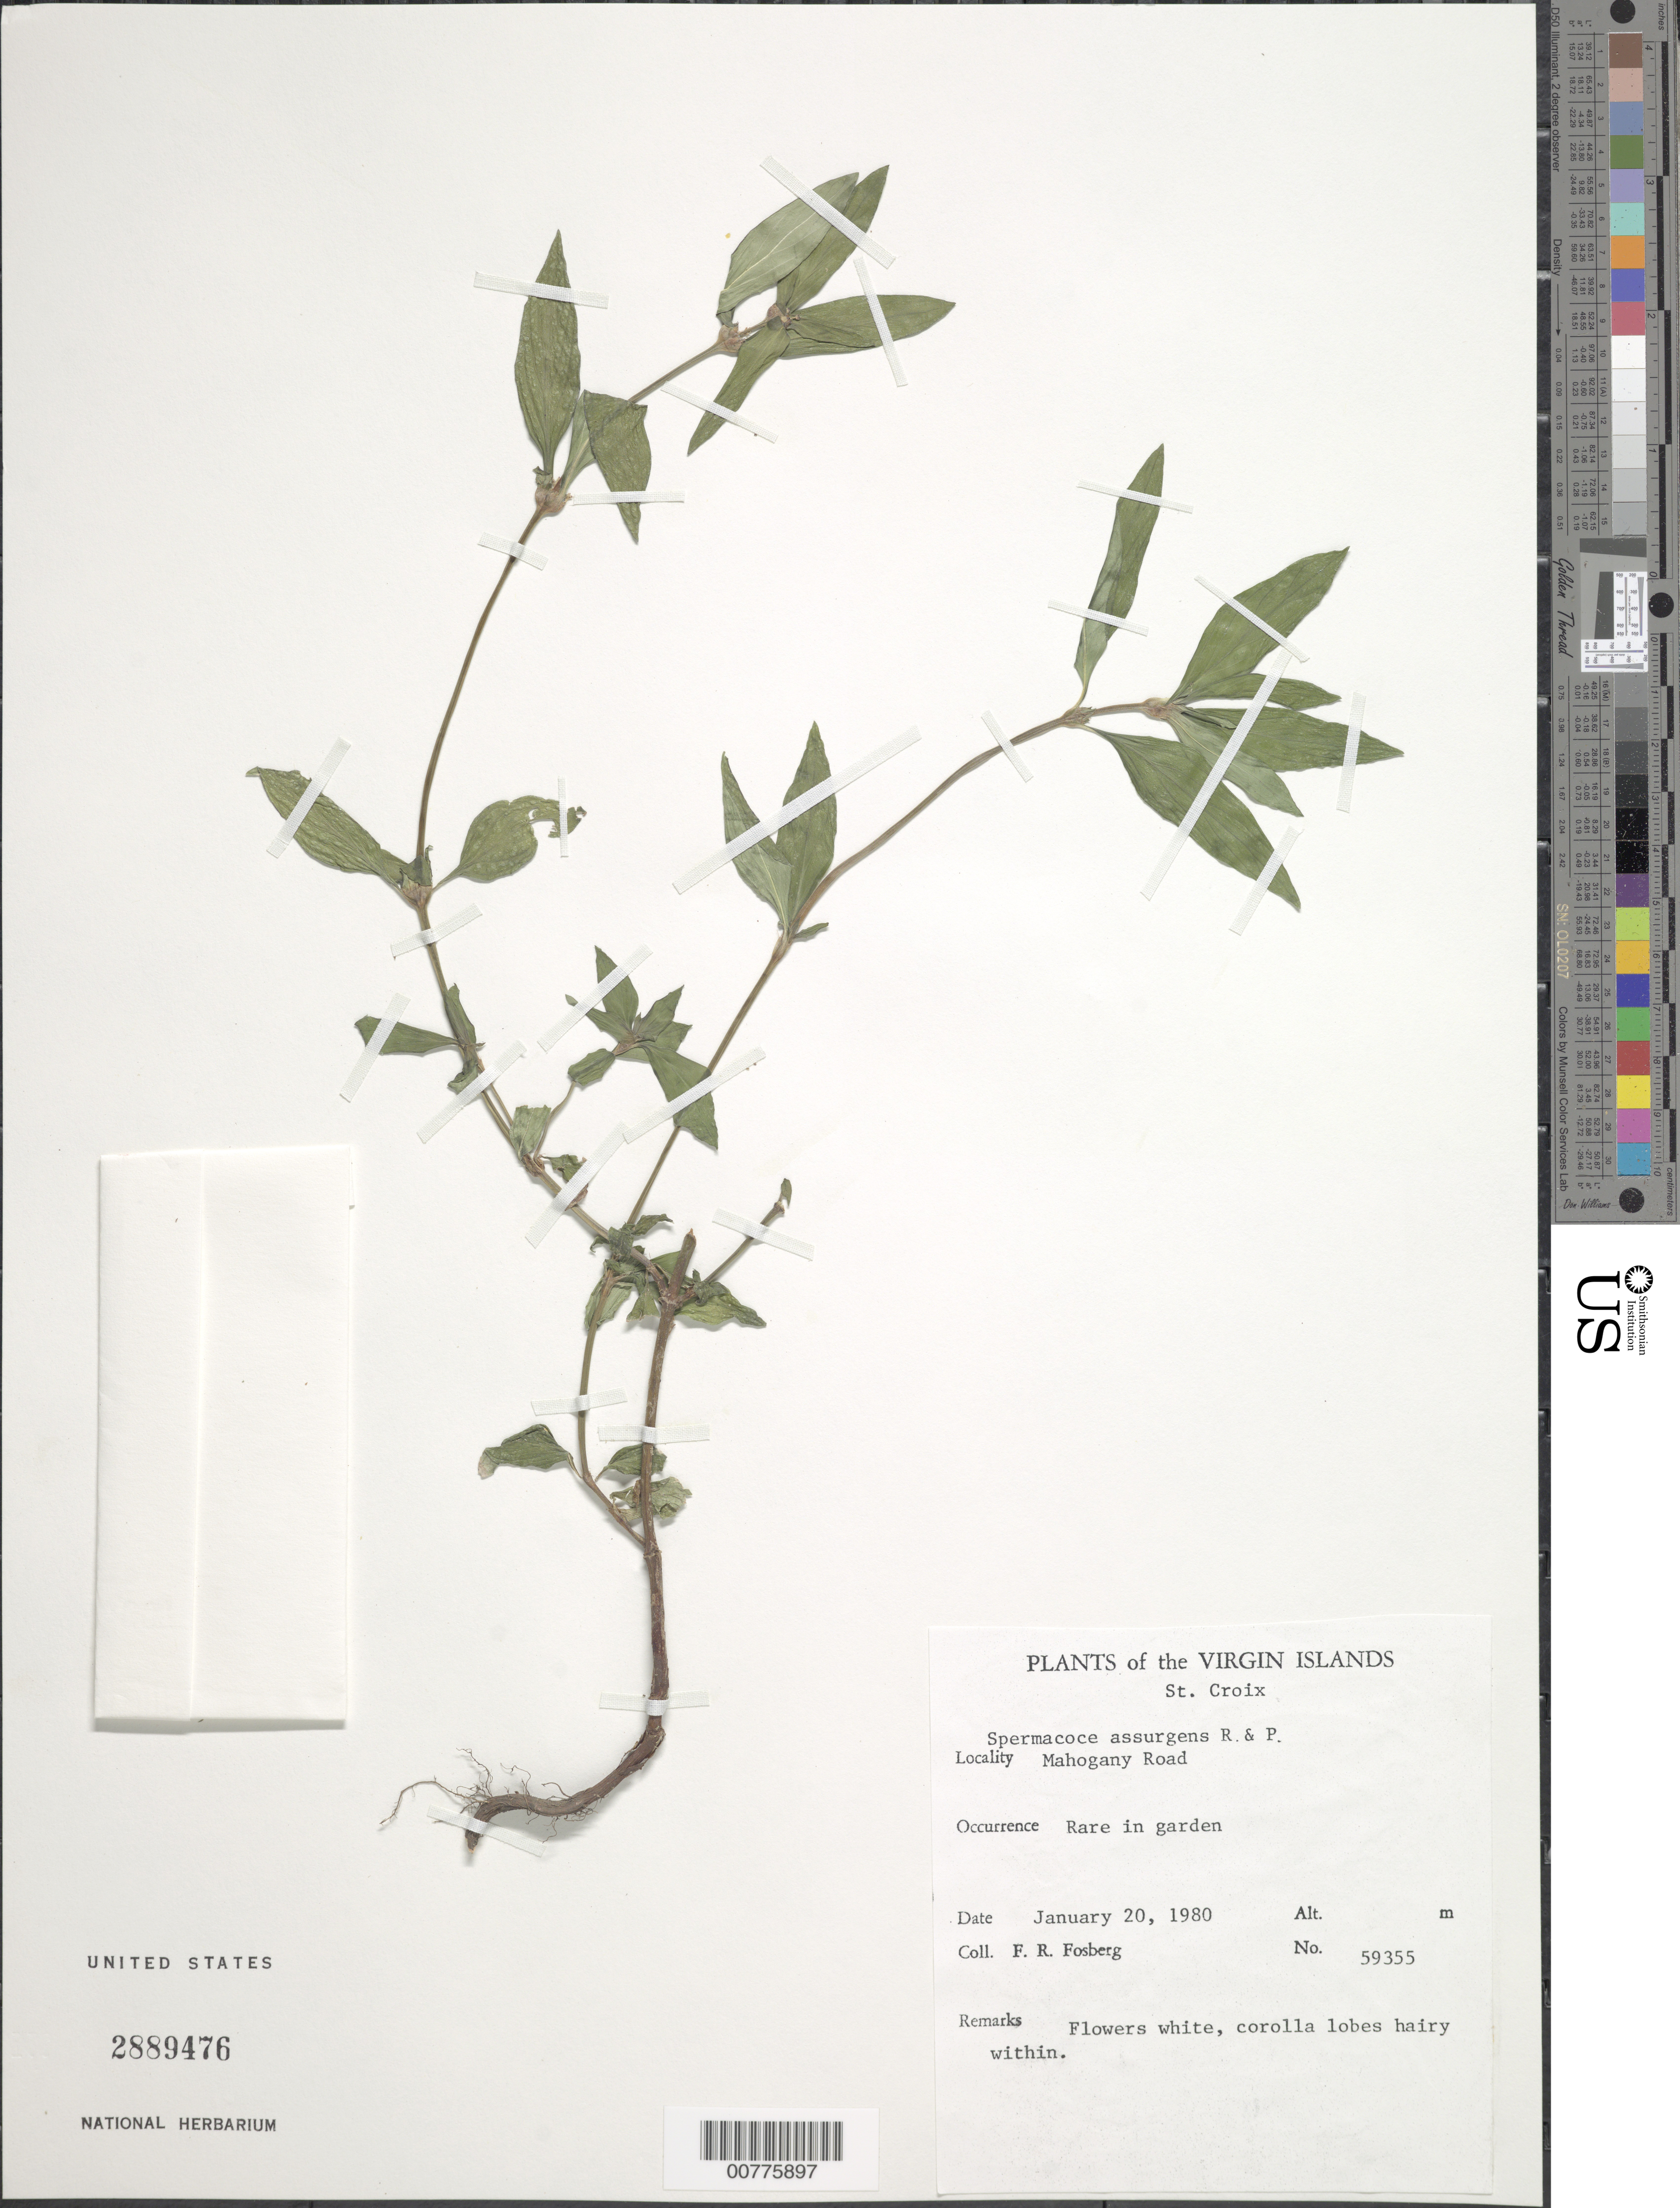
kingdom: Plantae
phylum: Tracheophyta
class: Magnoliopsida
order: Gentianales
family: Rubiaceae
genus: Spermacoce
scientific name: Spermacoce remota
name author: Lam.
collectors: F. R. Fosberg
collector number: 59355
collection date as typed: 20 Jan 1980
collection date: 1980-01-20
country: U.S. Virgin Islands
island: St. Croix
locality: Mahogany Road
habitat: Rare in garden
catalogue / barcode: US 2889476